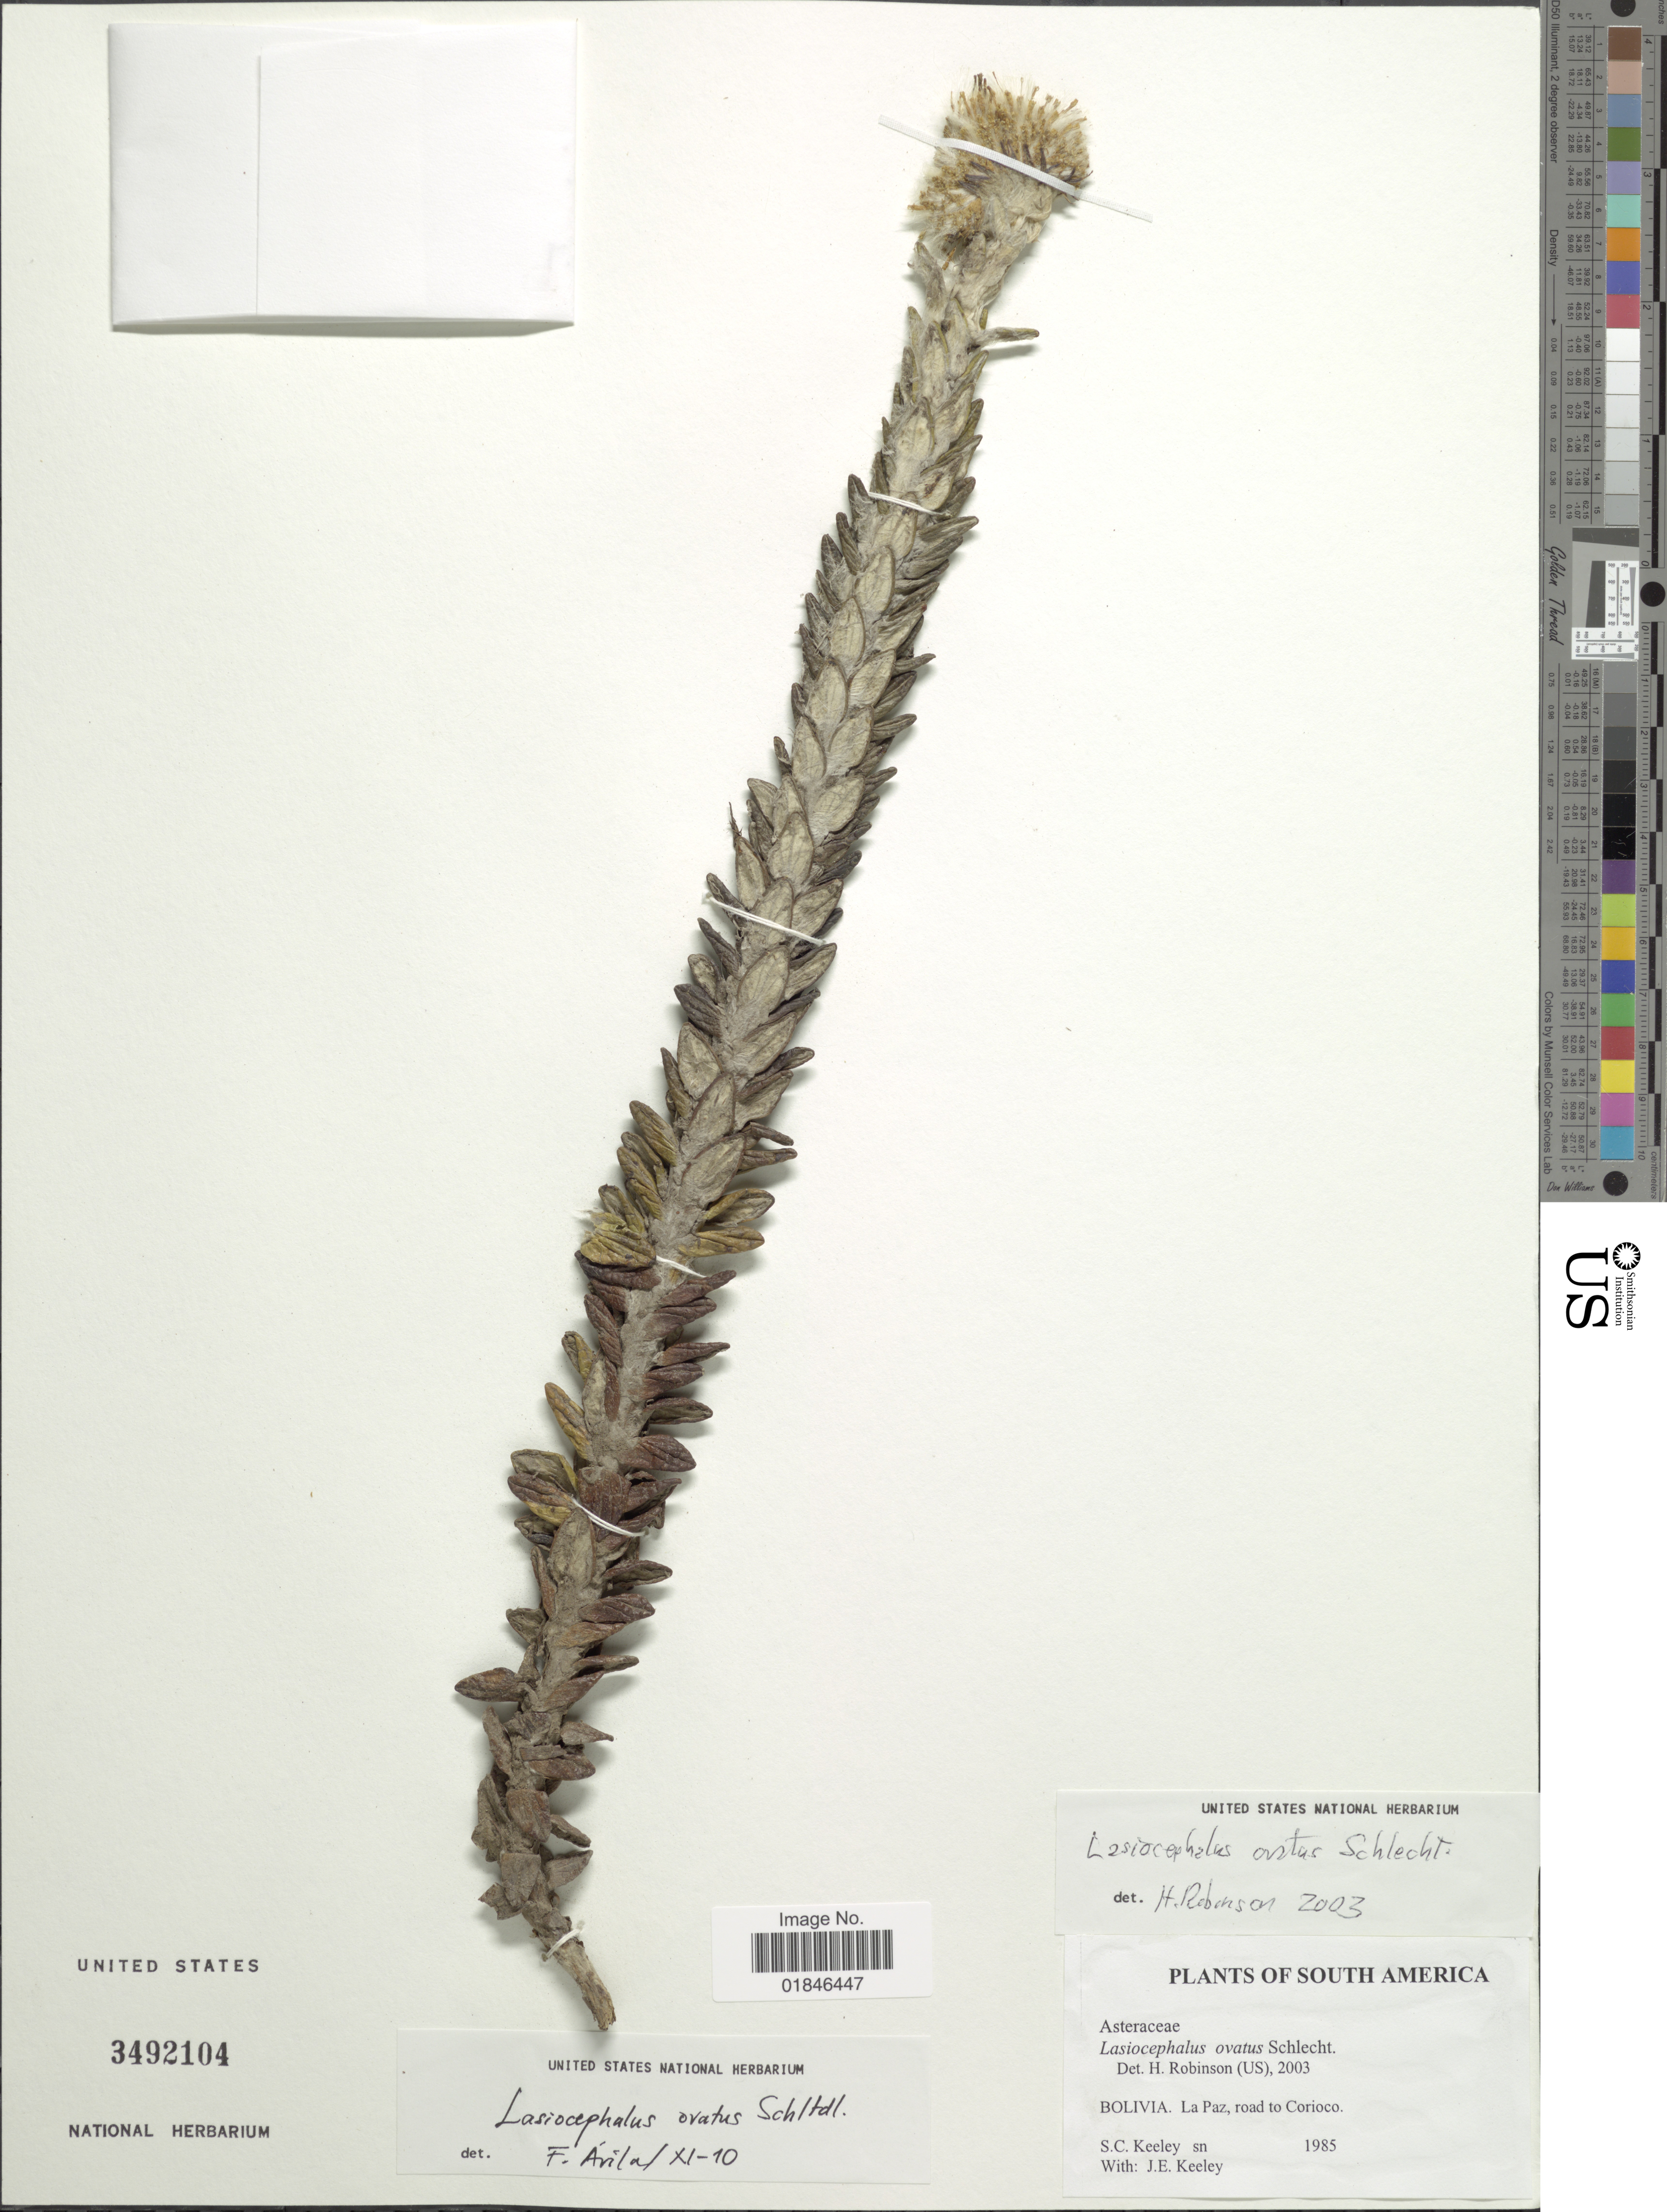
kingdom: Plantae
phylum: Tracheophyta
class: Magnoliopsida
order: Asterales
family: Asteraceae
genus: Senecio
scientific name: Senecio superandinus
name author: Cuatrec.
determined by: Salomon, Luciana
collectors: S. C. Keeley & J. E. Keeley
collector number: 1985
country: Bolivia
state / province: La Paz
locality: Bolivia. La Paz, road to Coroico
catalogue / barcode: US 3492104